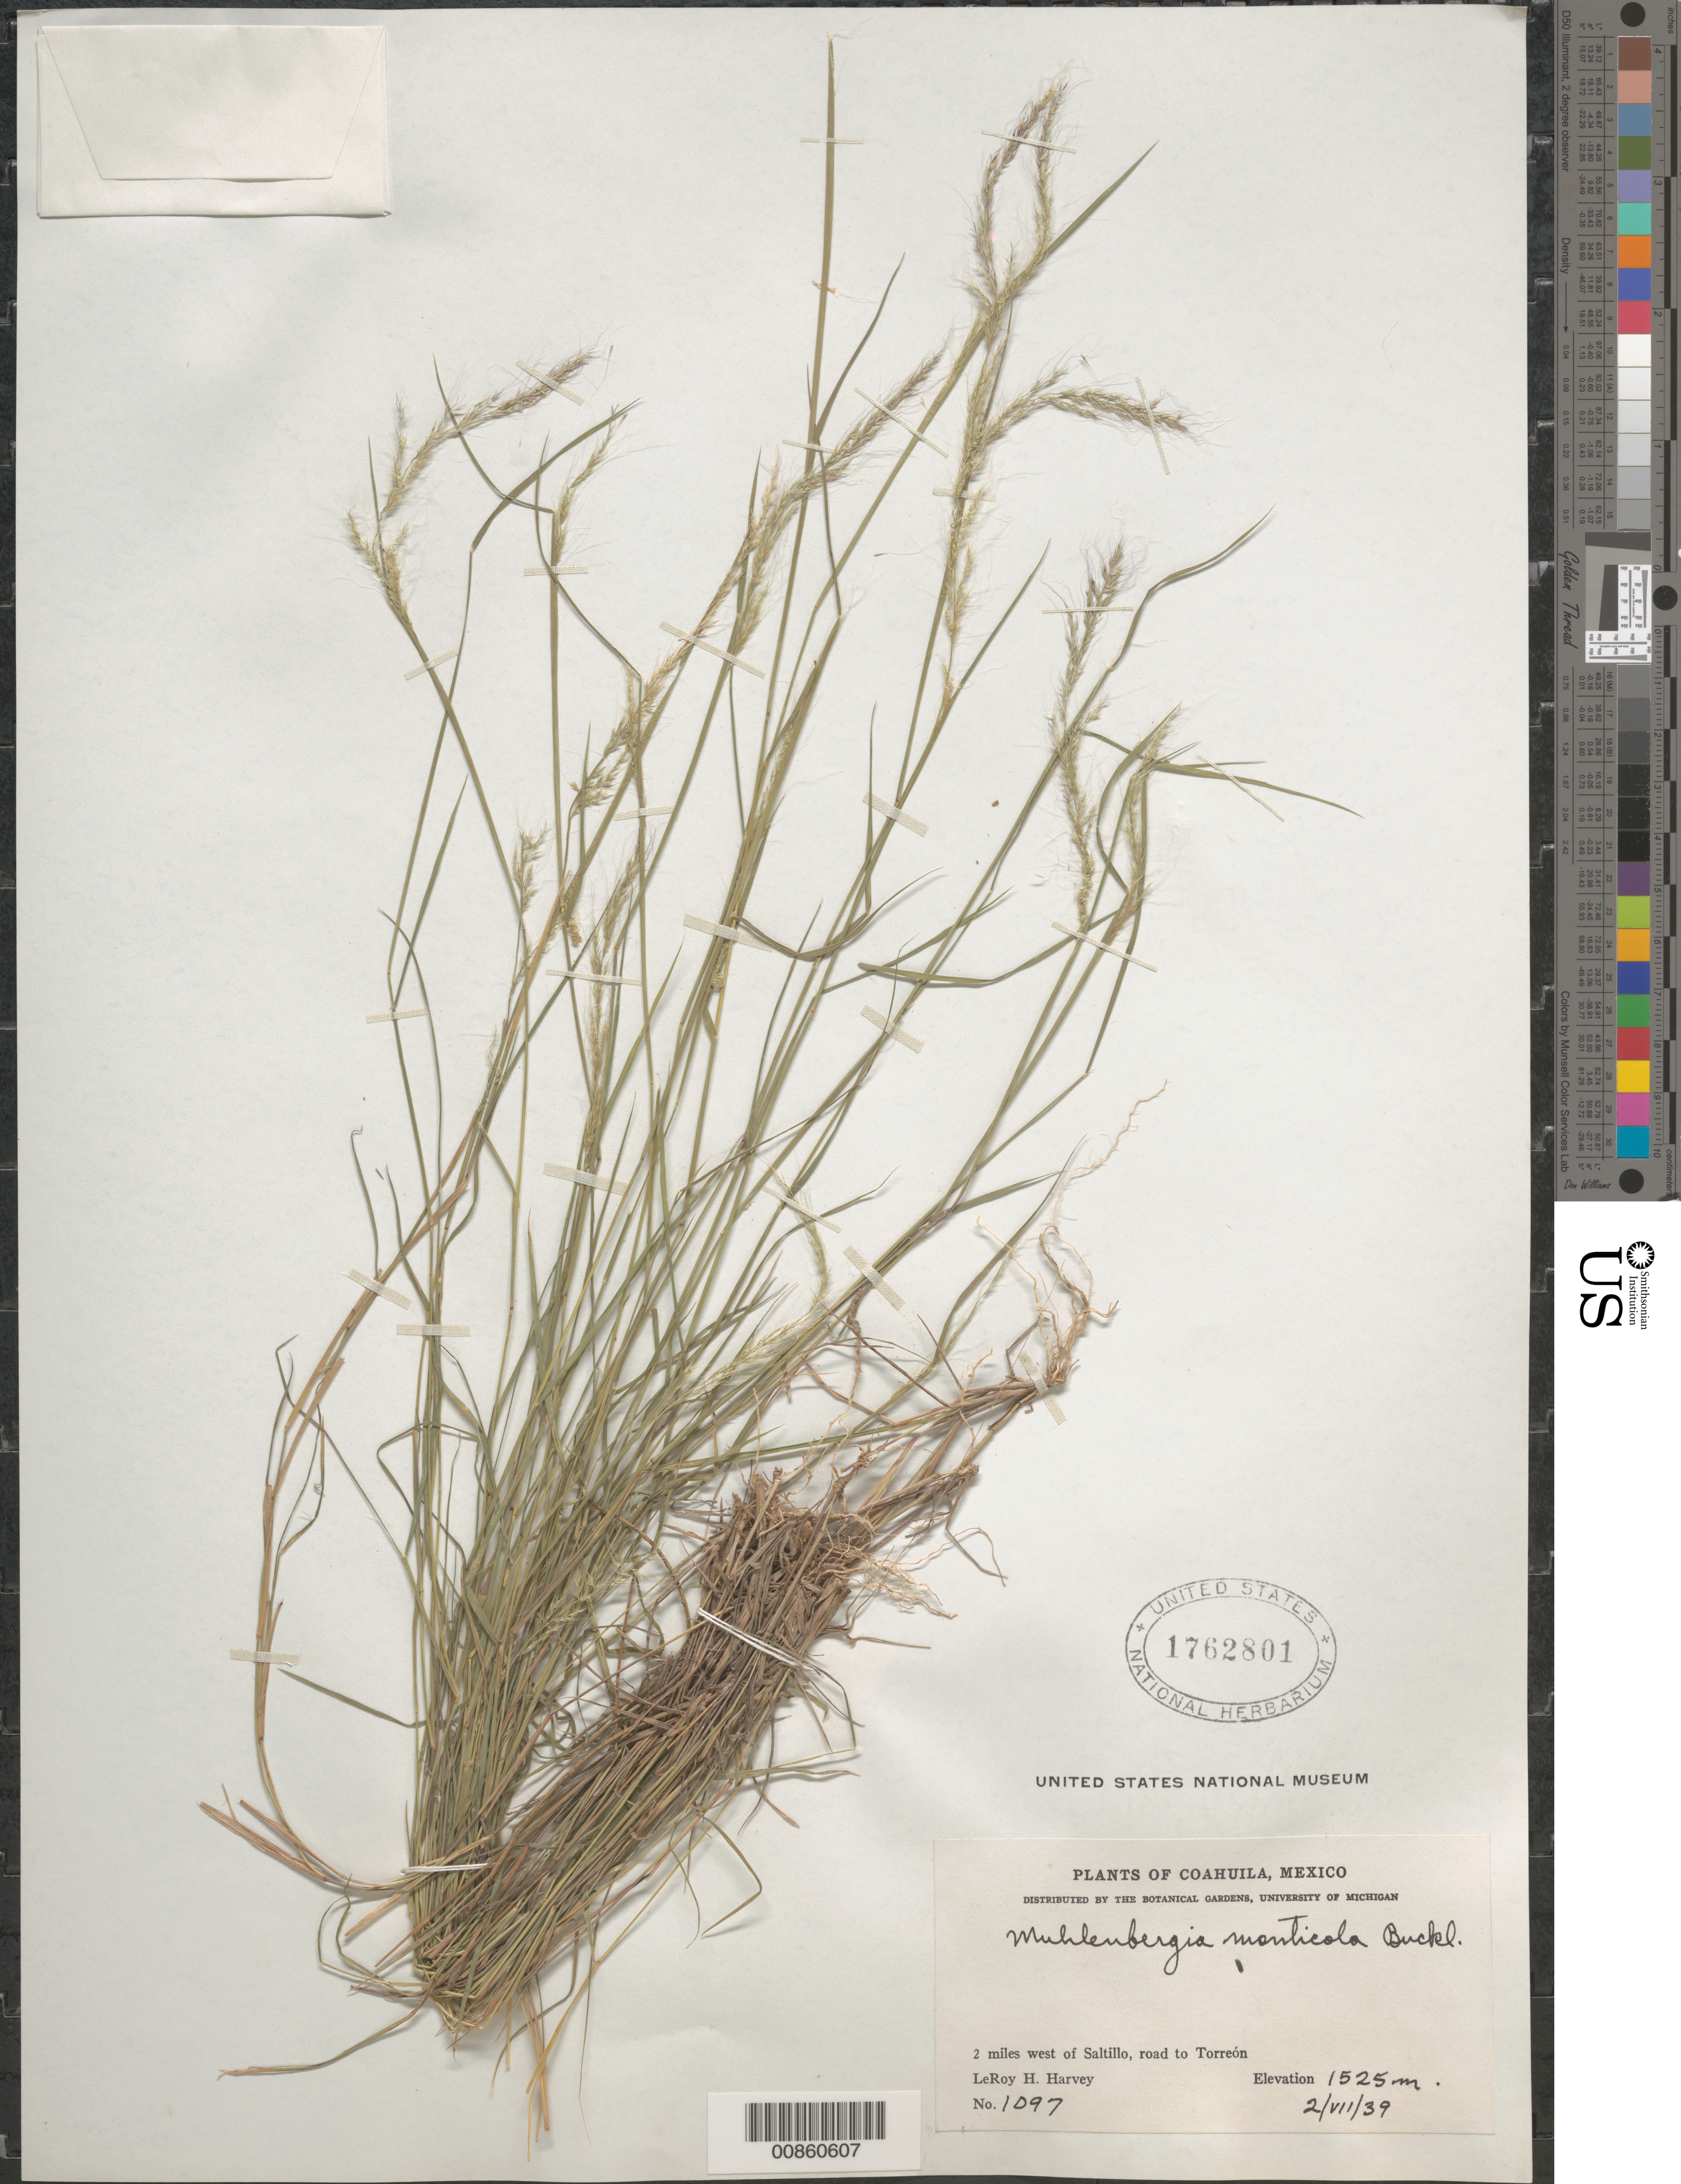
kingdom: Plantae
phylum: Tracheophyta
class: Liliopsida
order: Poales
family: Poaceae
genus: Muhlenbergia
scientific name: Muhlenbergia monticola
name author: Buckley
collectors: L. H. Harvey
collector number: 1097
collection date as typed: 02 Jul 1939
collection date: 1939-07-02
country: Mexico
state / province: Coahuila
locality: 2 mi W of Saltillo, road to Torreon, Coah.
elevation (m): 1525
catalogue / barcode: US 1762801